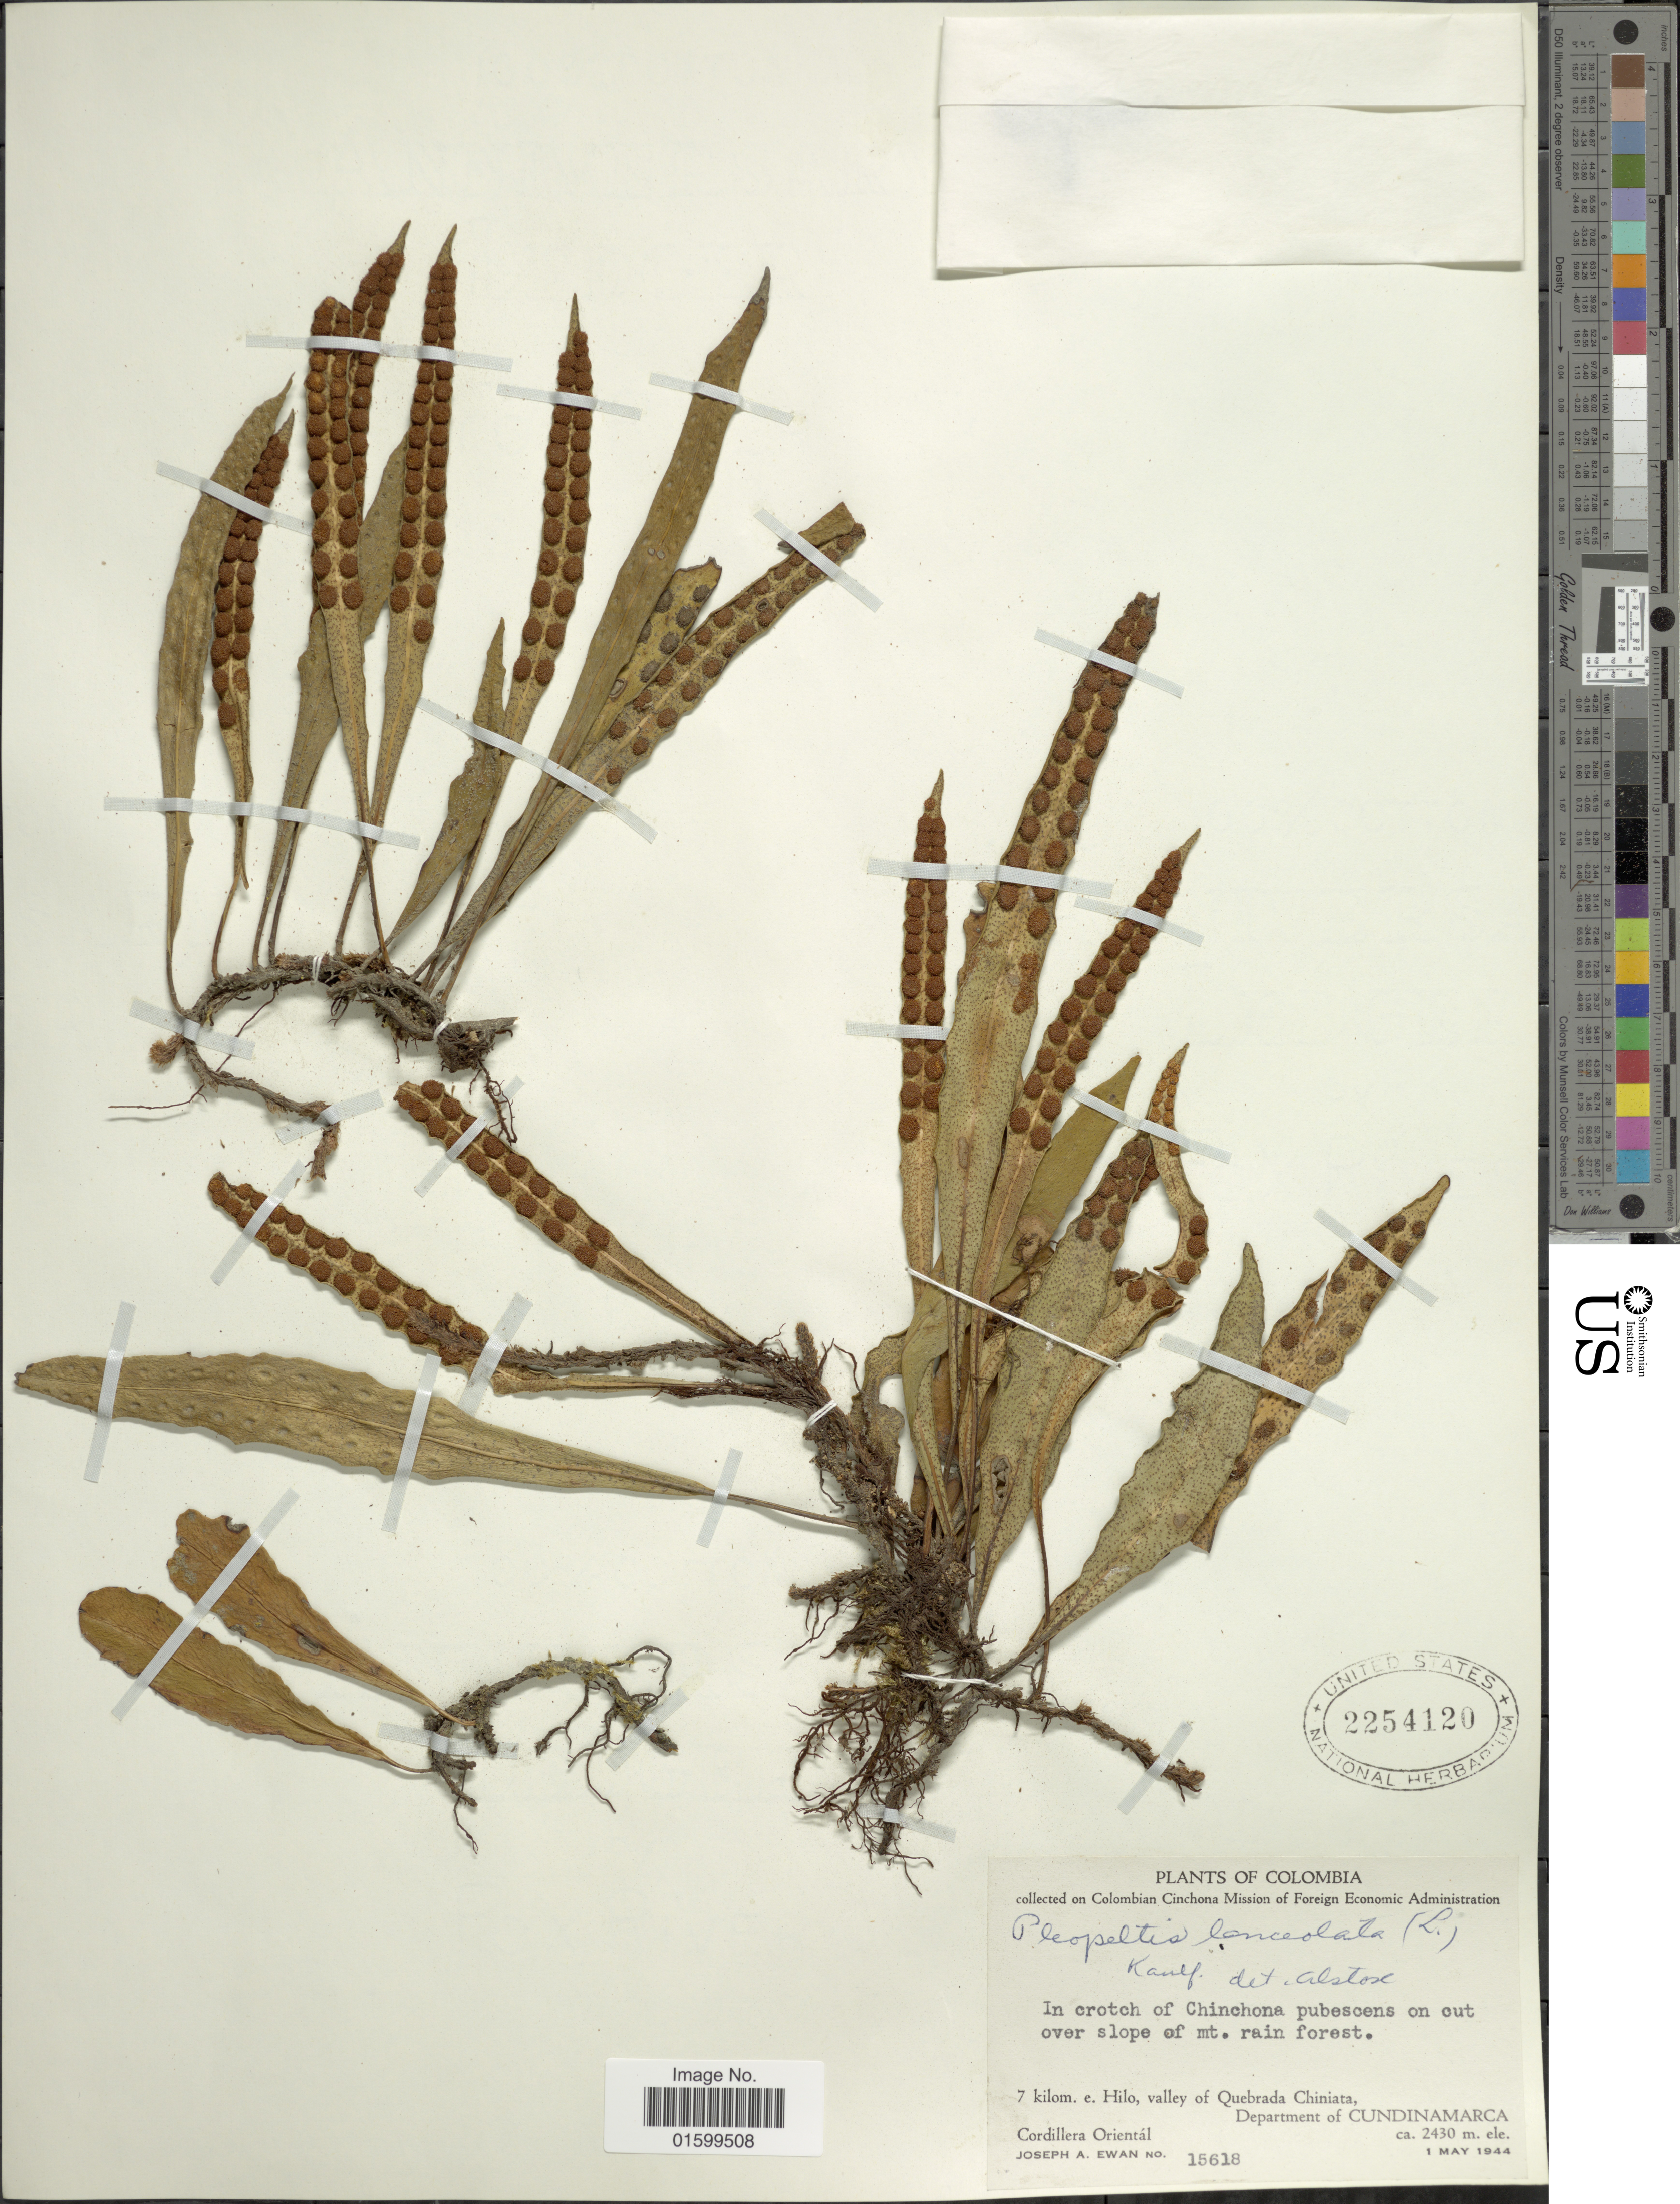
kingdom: Plantae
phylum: Tracheophyta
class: Polypodiopsida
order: Polypodiales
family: Polypodiaceae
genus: Pleopeltis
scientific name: Pleopeltis macrocarpa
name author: (Bory ex Willd.) Kaulf.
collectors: J. A. Ewan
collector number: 15618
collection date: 1944-05-01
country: Colombia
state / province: Cundinamarca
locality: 7 kilom. e. Hilo, valley of Quebrada Chiniata, Department of Cundinamarca, Cordillera Oriental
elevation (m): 2430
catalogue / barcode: US 2254120